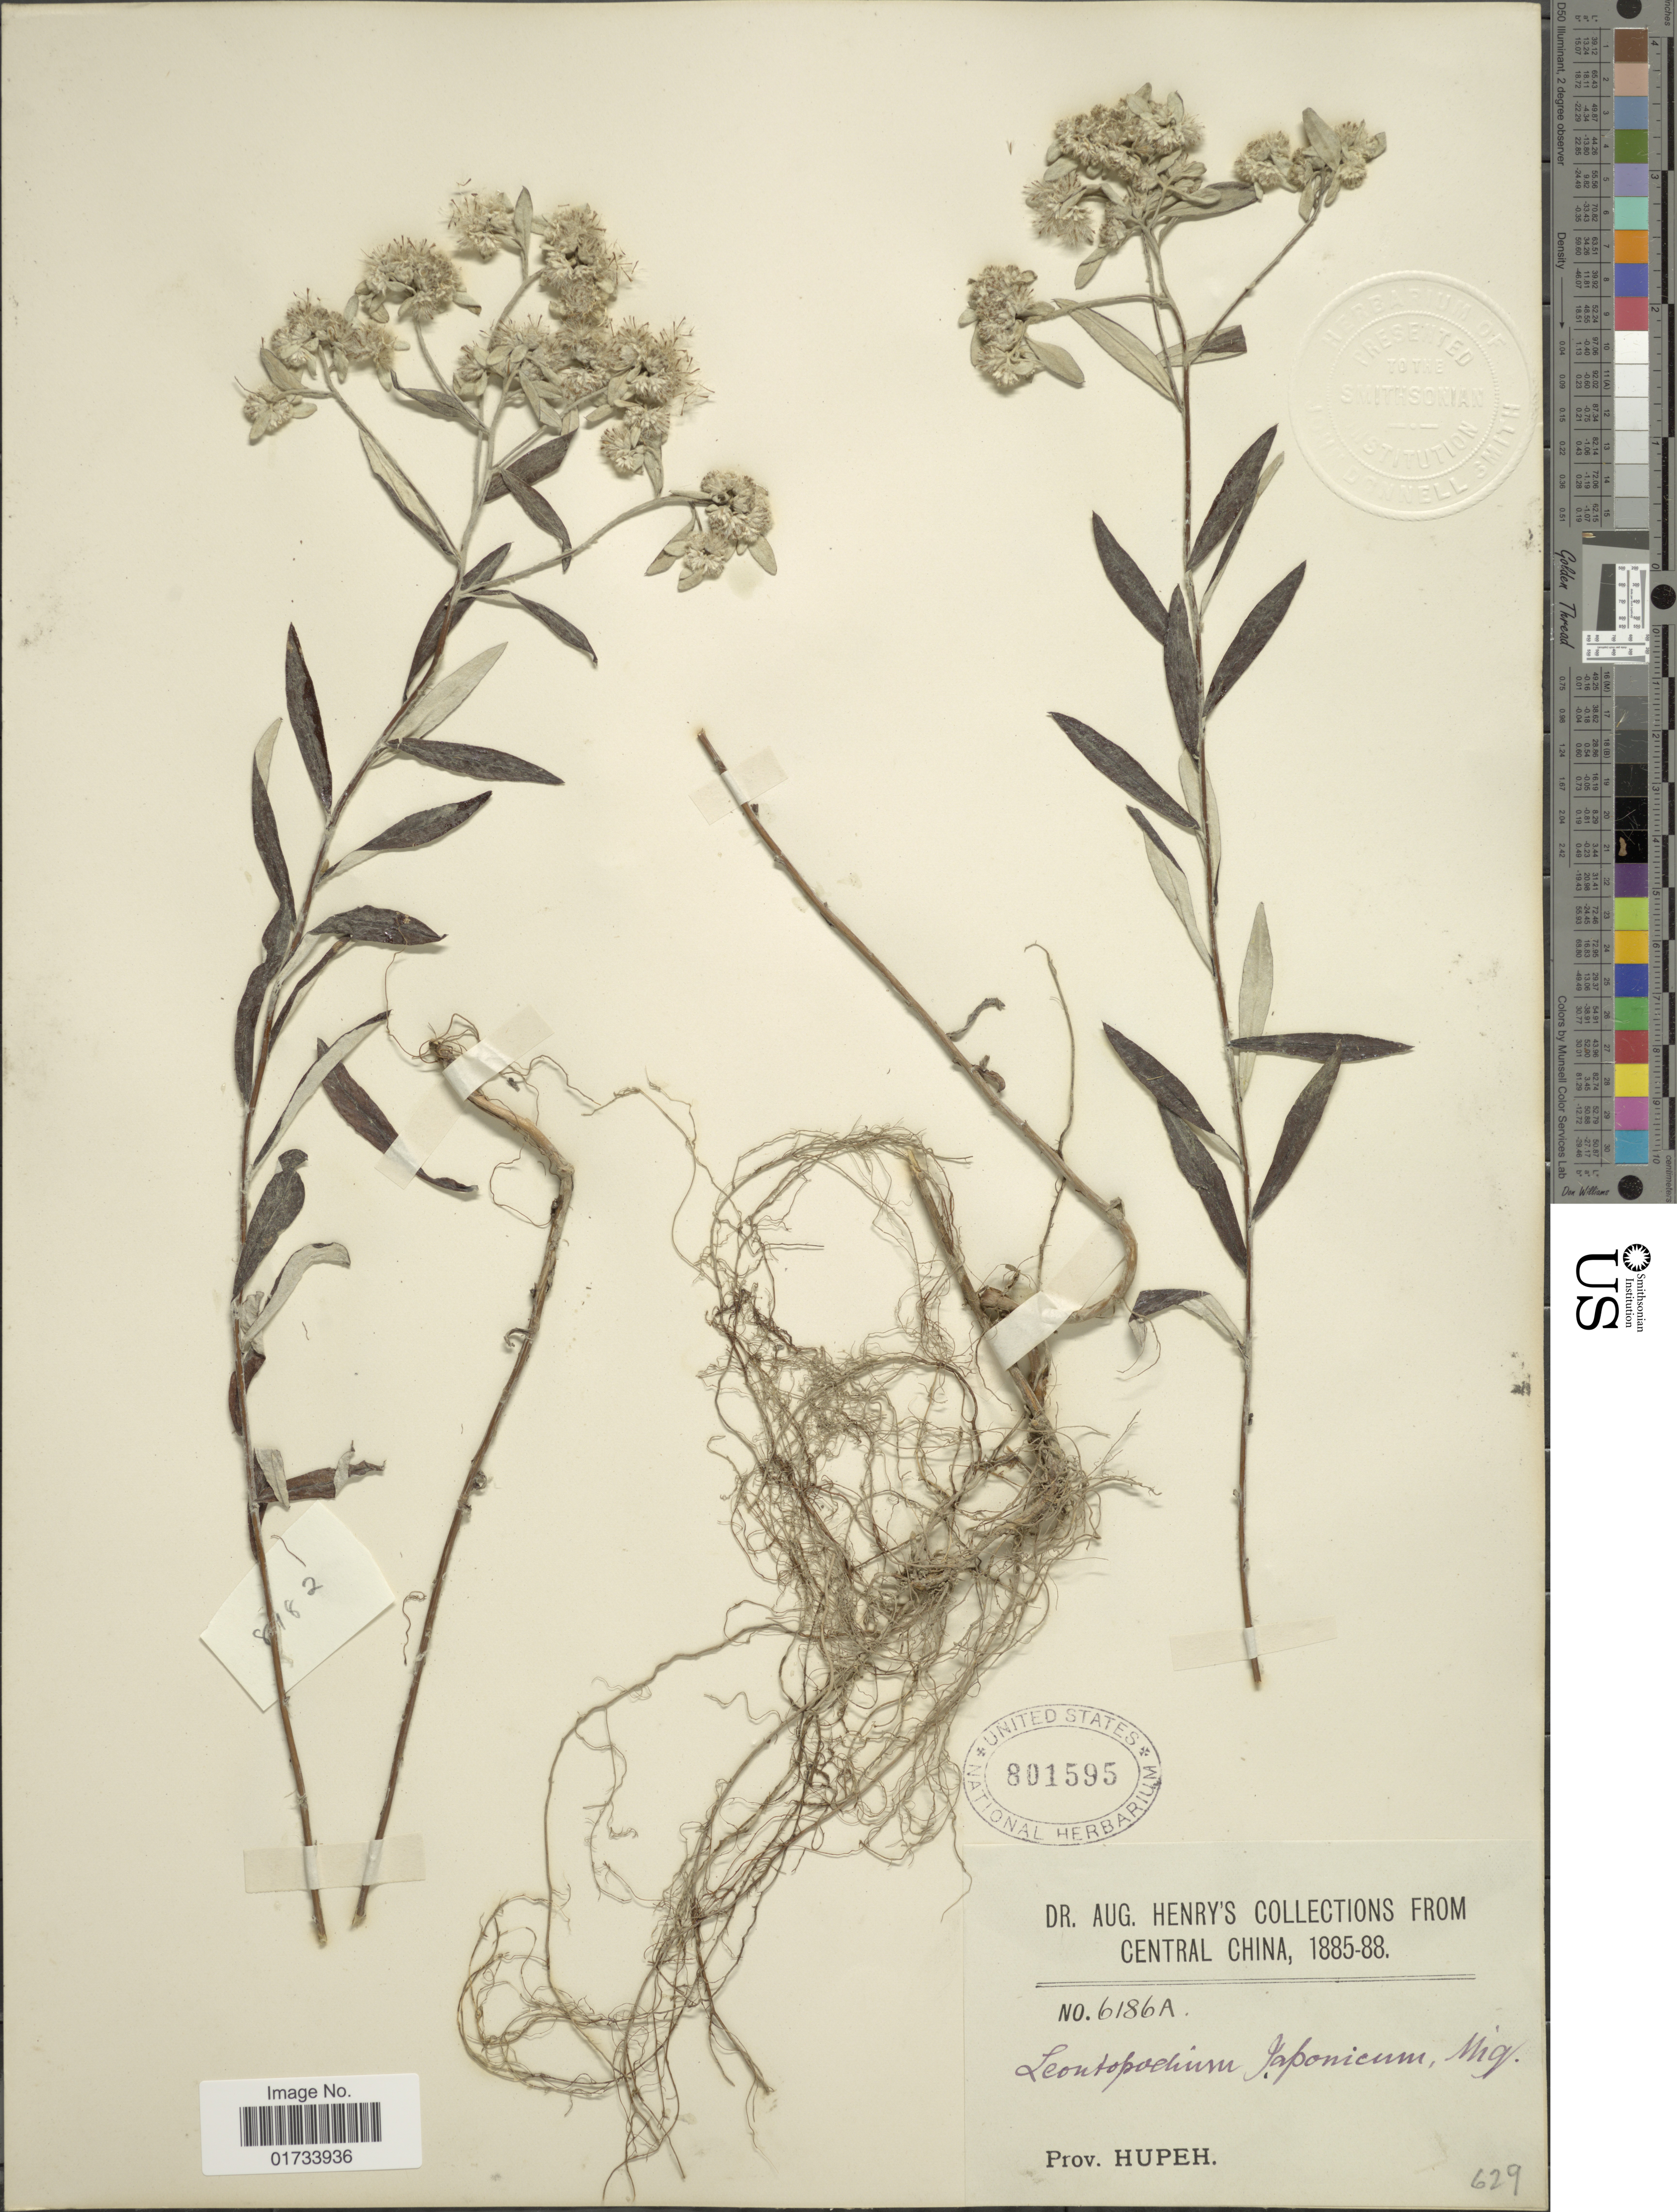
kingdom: Plantae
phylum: Tracheophyta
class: Magnoliopsida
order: Asterales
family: Asteraceae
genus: Leontopodium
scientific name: Leontopodium japonicum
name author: Miq.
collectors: A. Henry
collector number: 6186 A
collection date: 1885/1888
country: China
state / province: Hubei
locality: Central China, Pov. Hupeh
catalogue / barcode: US 801595